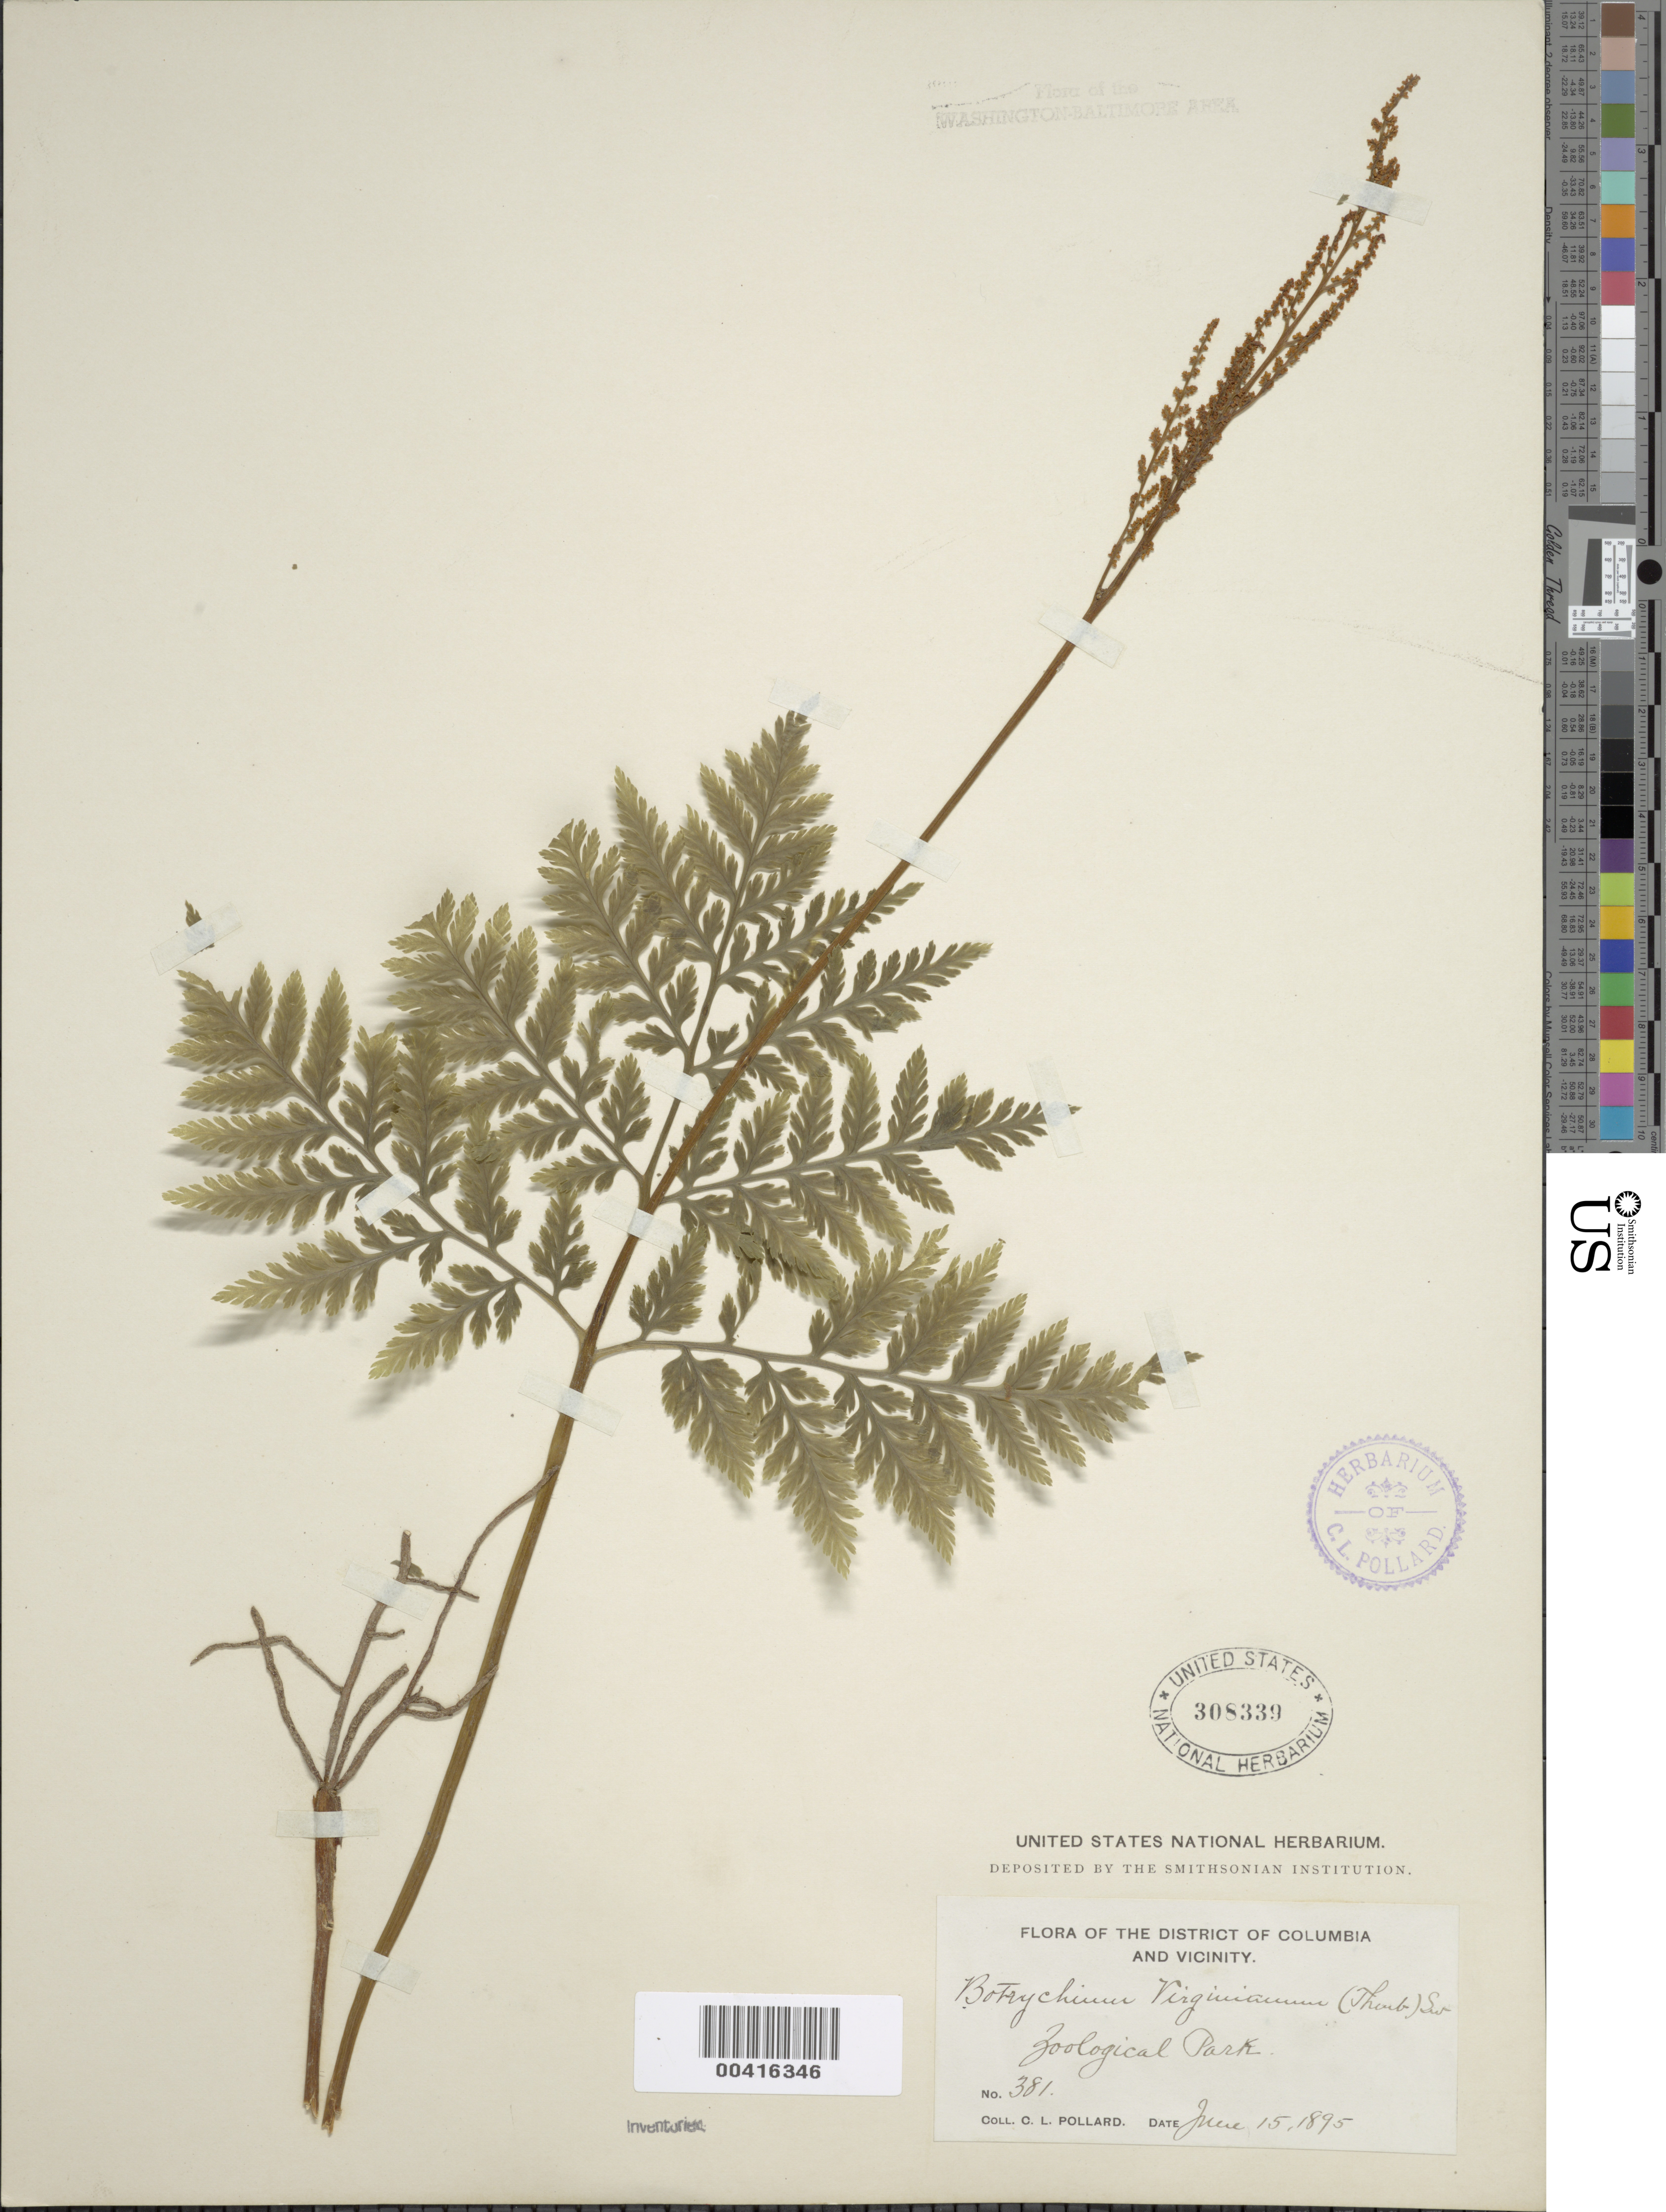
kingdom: Plantae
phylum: Tracheophyta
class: Polypodiopsida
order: Ophioglossales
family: Ophioglossaceae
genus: Botrychium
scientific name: Botrychium virginianum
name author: (L.) Sw.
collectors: C. L. Pollard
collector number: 381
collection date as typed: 15 Jun 1895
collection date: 1895-06-15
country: United States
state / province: District of Columbia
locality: Zoological Park Rock Creek Park and Vicinity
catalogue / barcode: US 308339